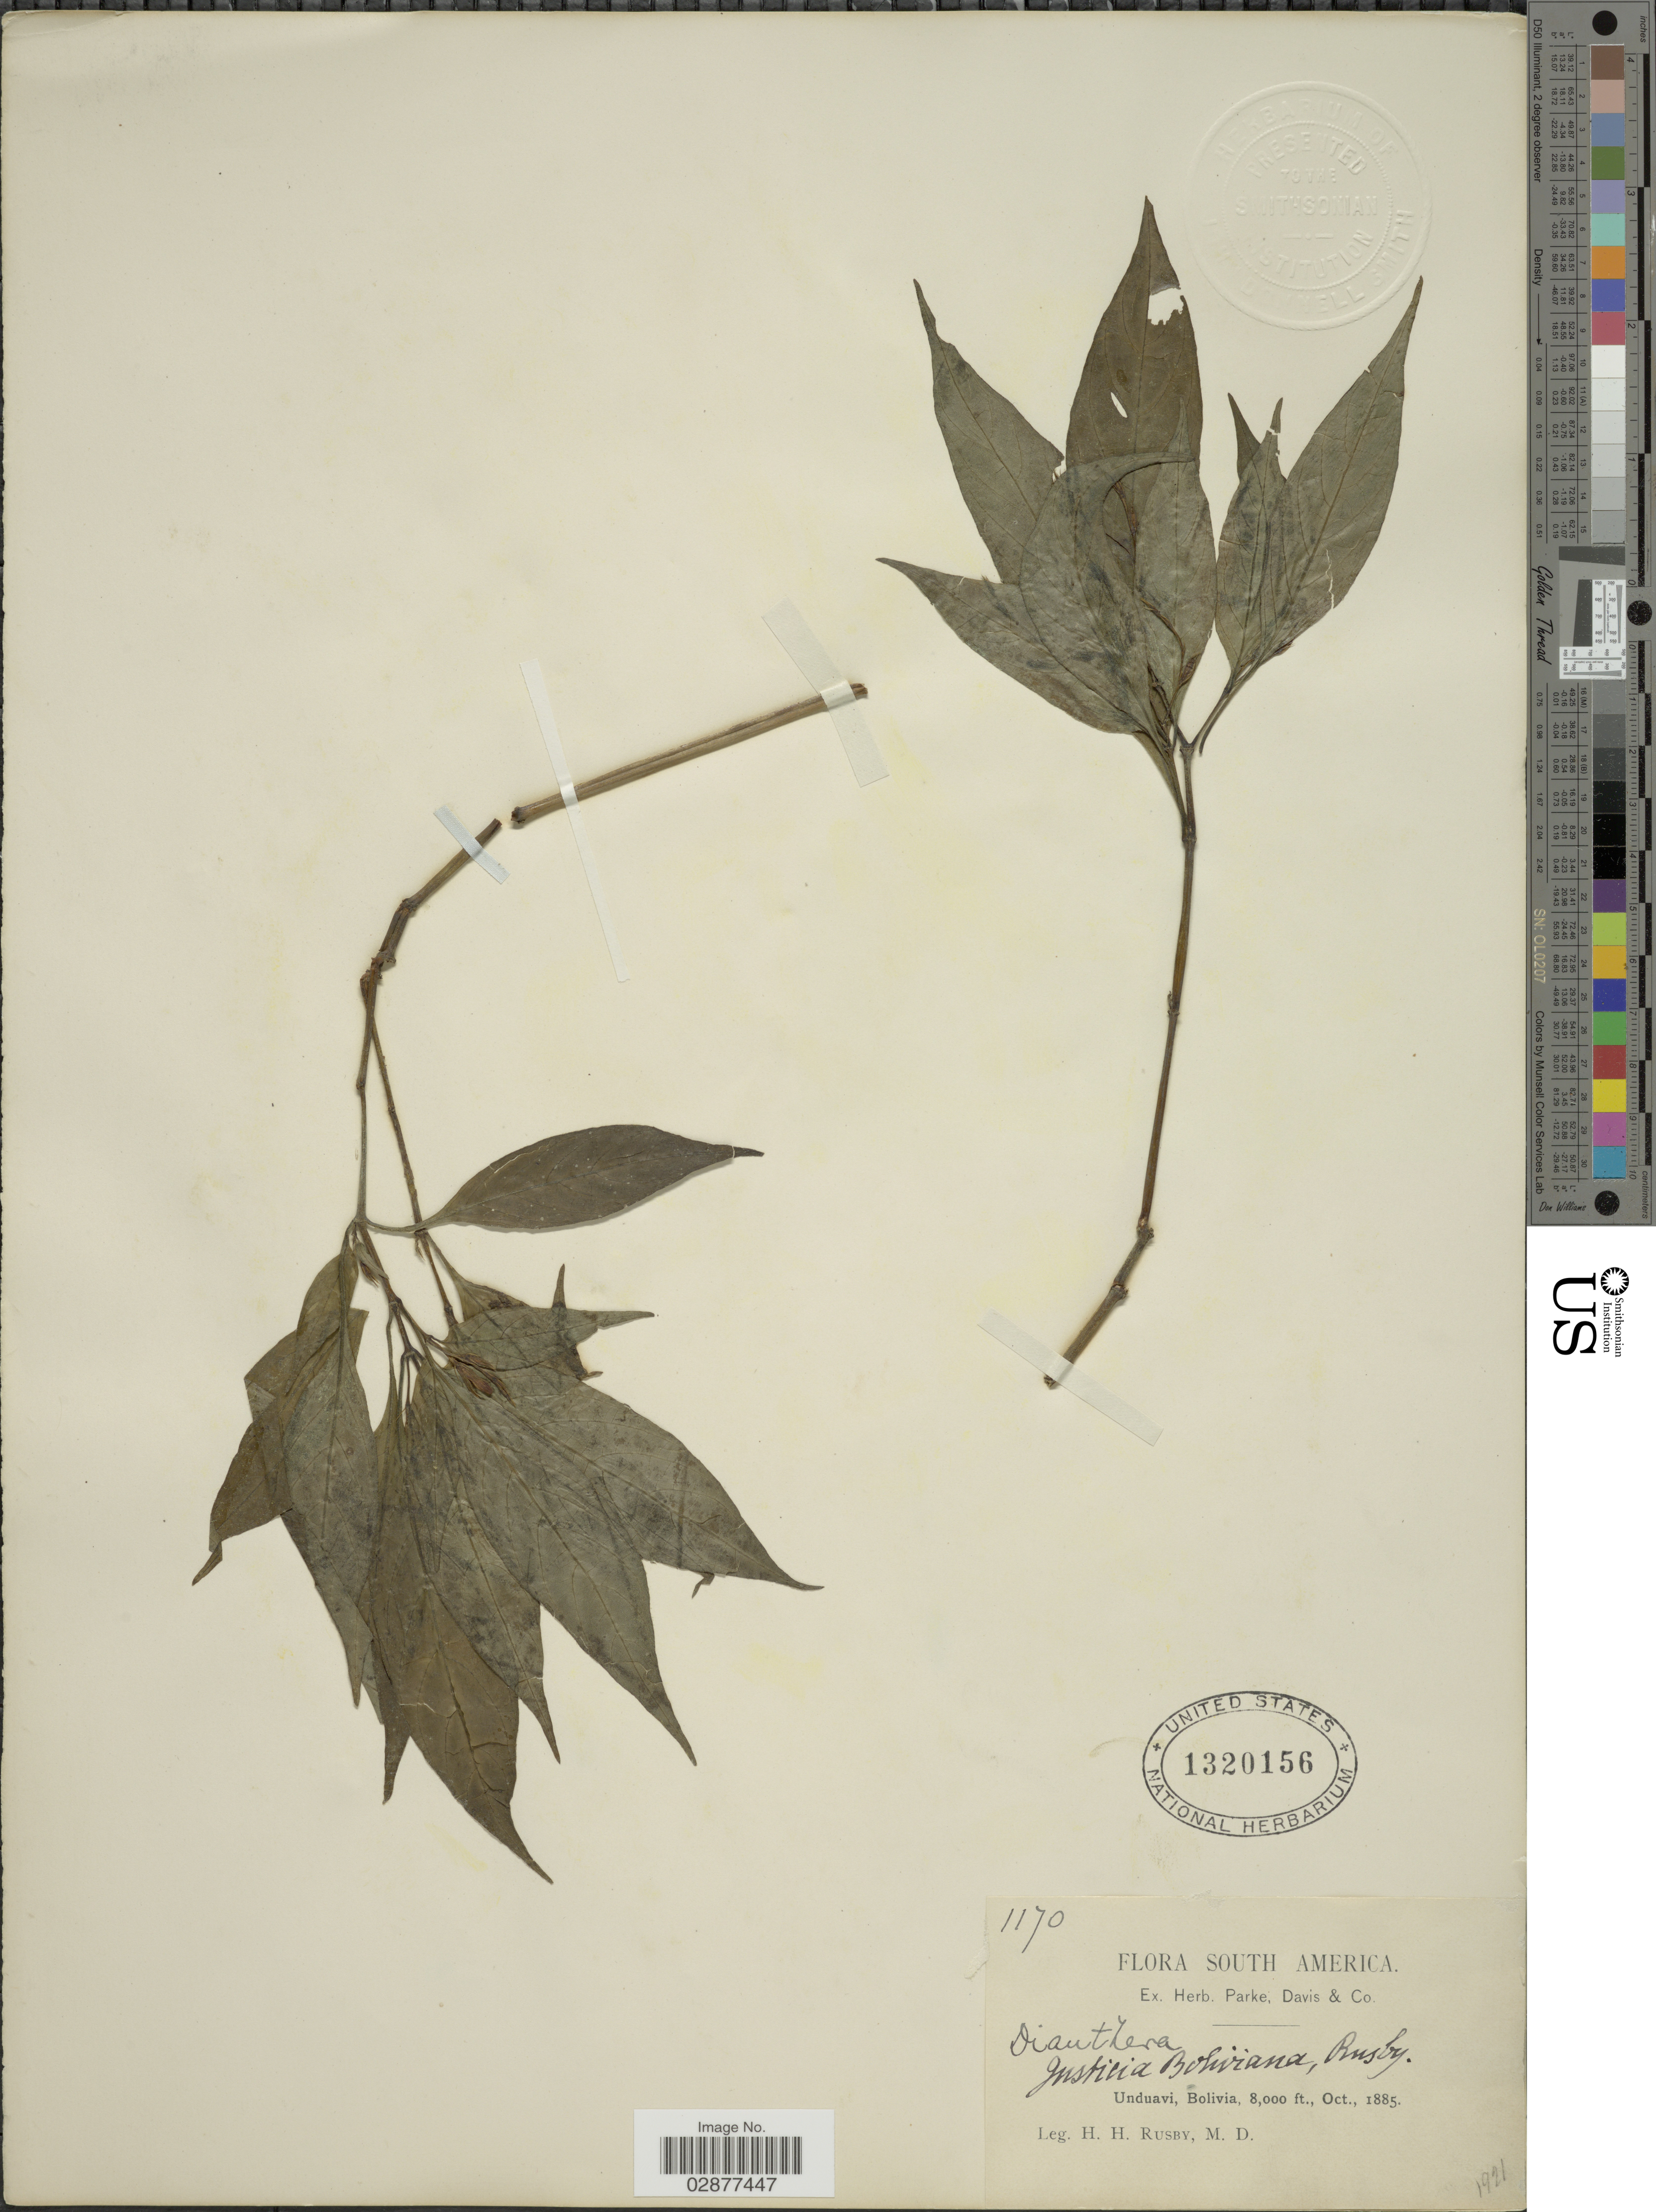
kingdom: Plantae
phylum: Tracheophyta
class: Magnoliopsida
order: Lamiales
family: Acanthaceae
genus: Justicia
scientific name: Justicia boliviana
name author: Rusby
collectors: H. H. Rusby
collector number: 1170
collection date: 1885-10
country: Bolivia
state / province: La Paz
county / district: Nor Yungas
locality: Unduavi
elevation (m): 2438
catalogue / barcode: US 1320156